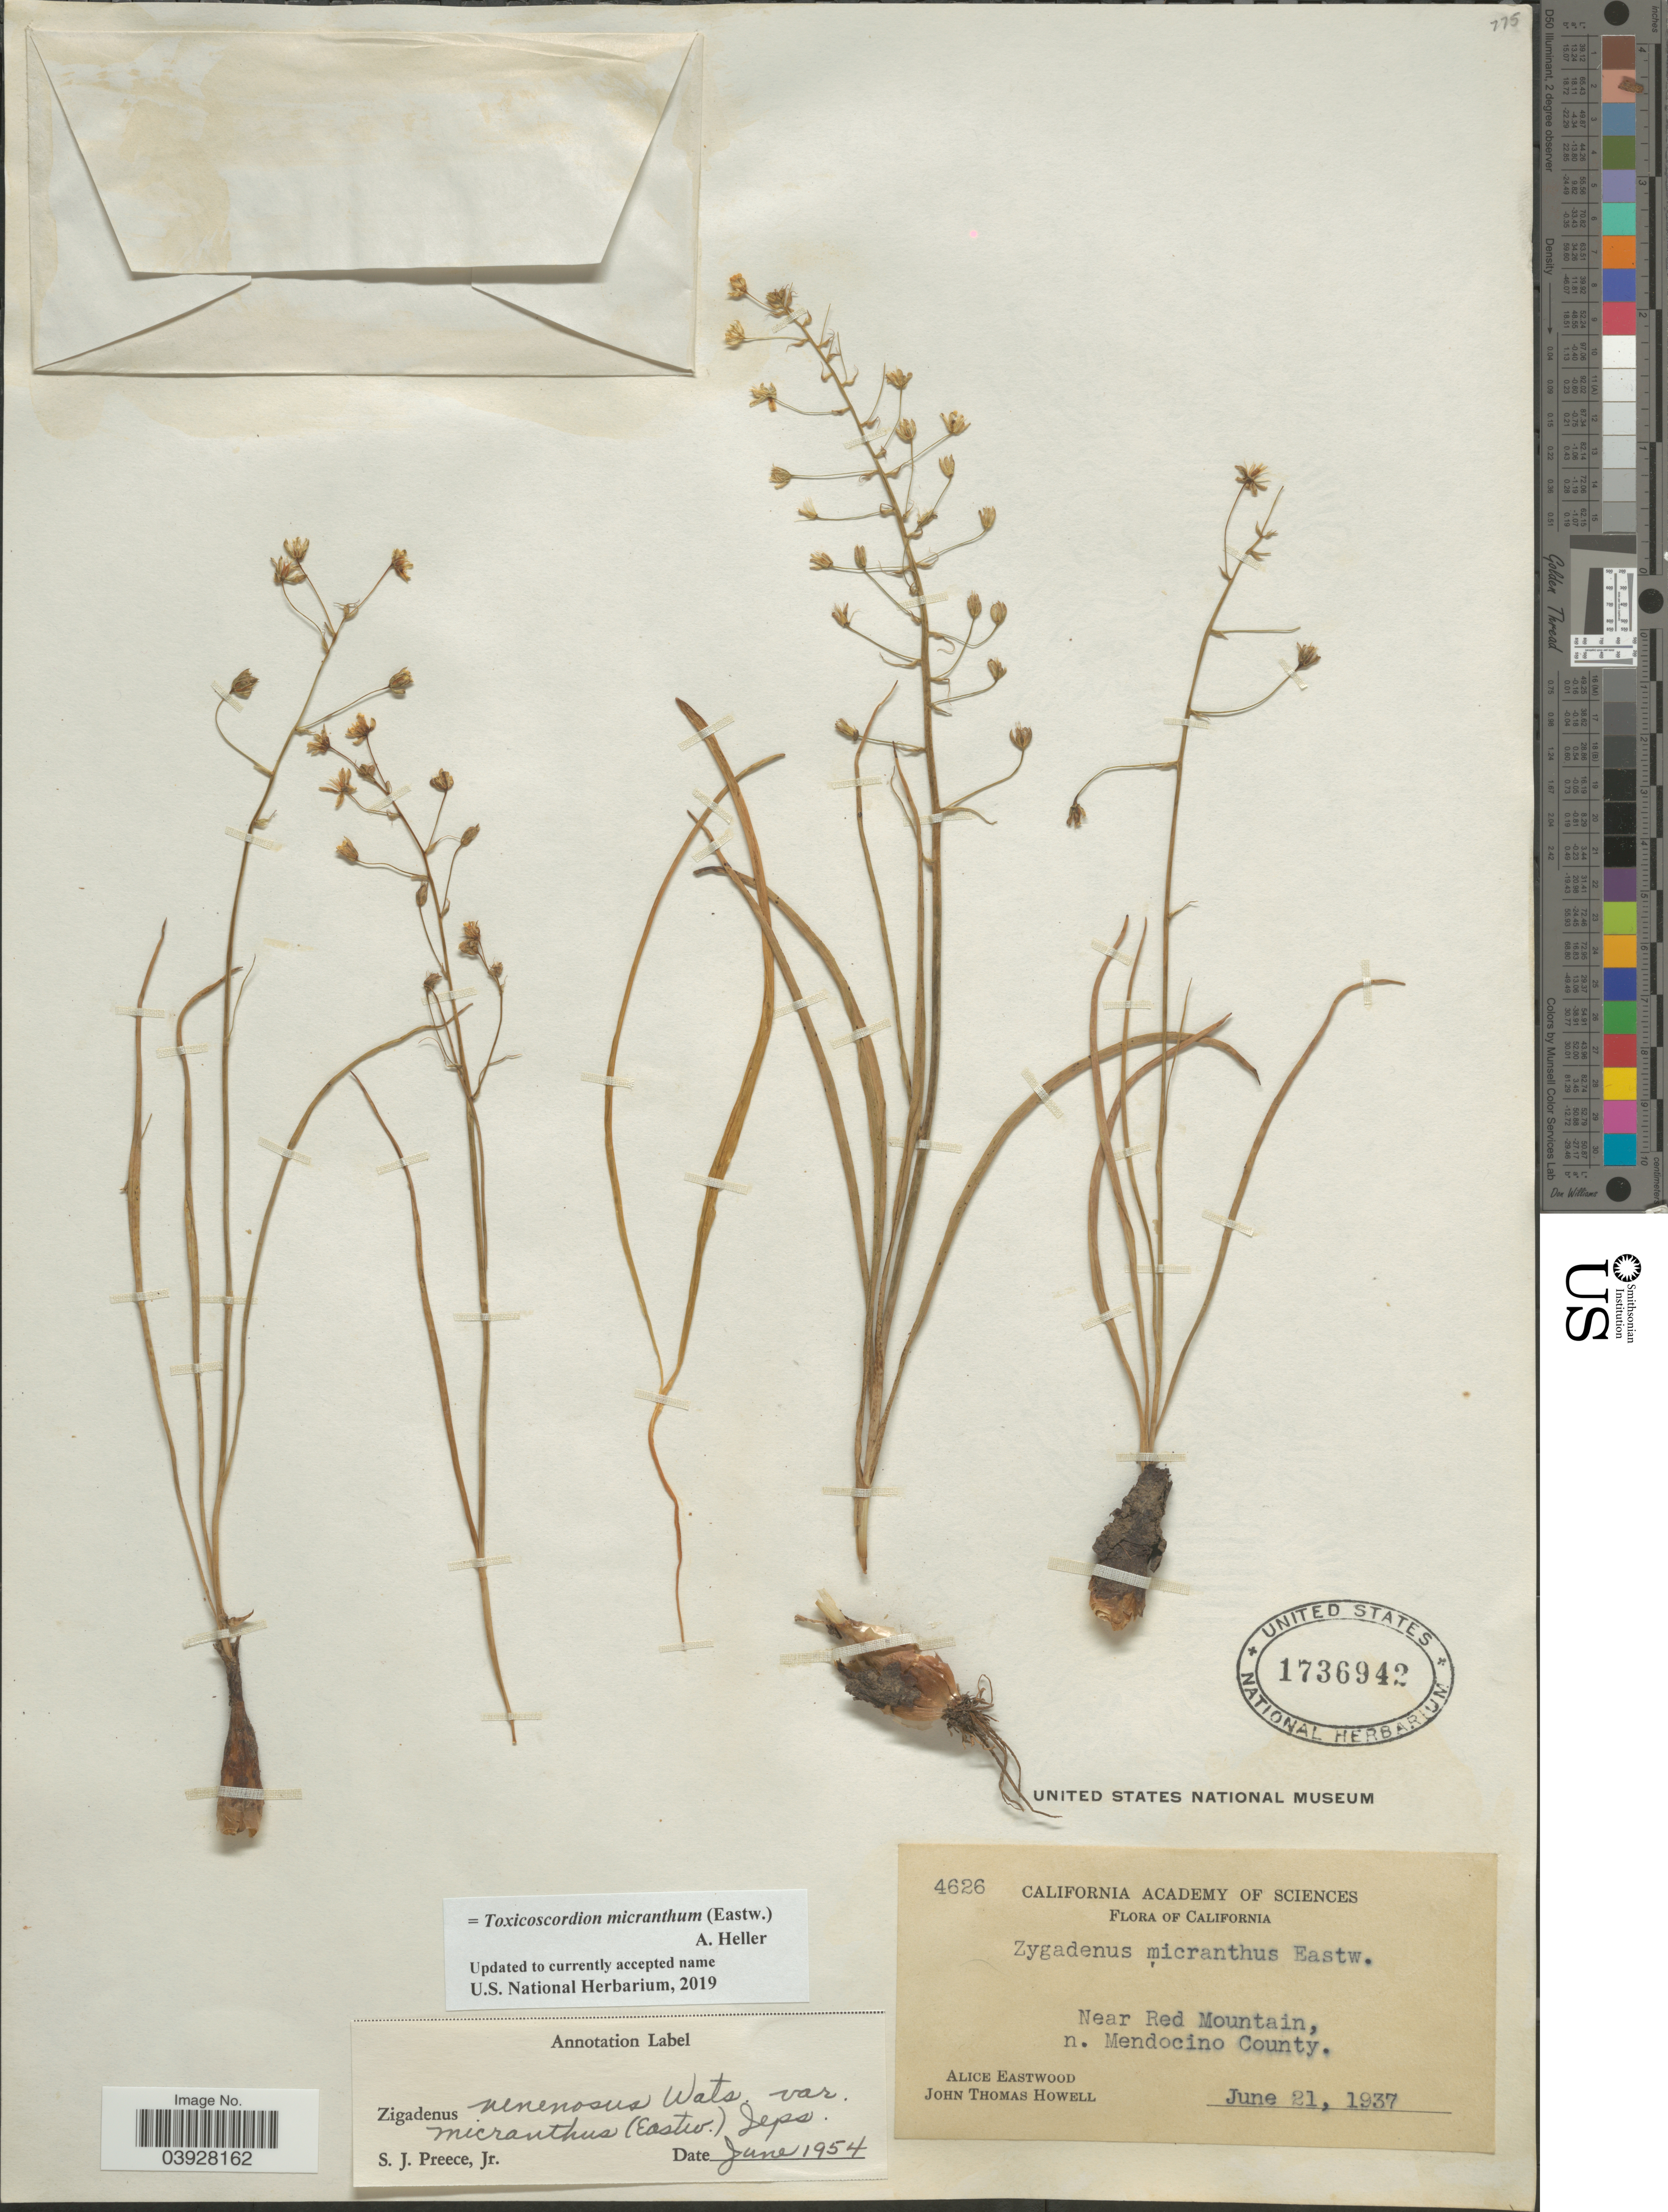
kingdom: Plantae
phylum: Tracheophyta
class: Liliopsida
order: Liliales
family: Melanthiaceae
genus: Toxicoscordion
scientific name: Toxicoscordion micranthum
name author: (Eastw.) A. Heller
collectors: A. Eastwood & J. T. Howell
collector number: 4626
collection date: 1937-06-21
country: United States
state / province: California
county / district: Mendocino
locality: Near Red Mountain, n. Mendocino County.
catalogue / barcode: US 1736942